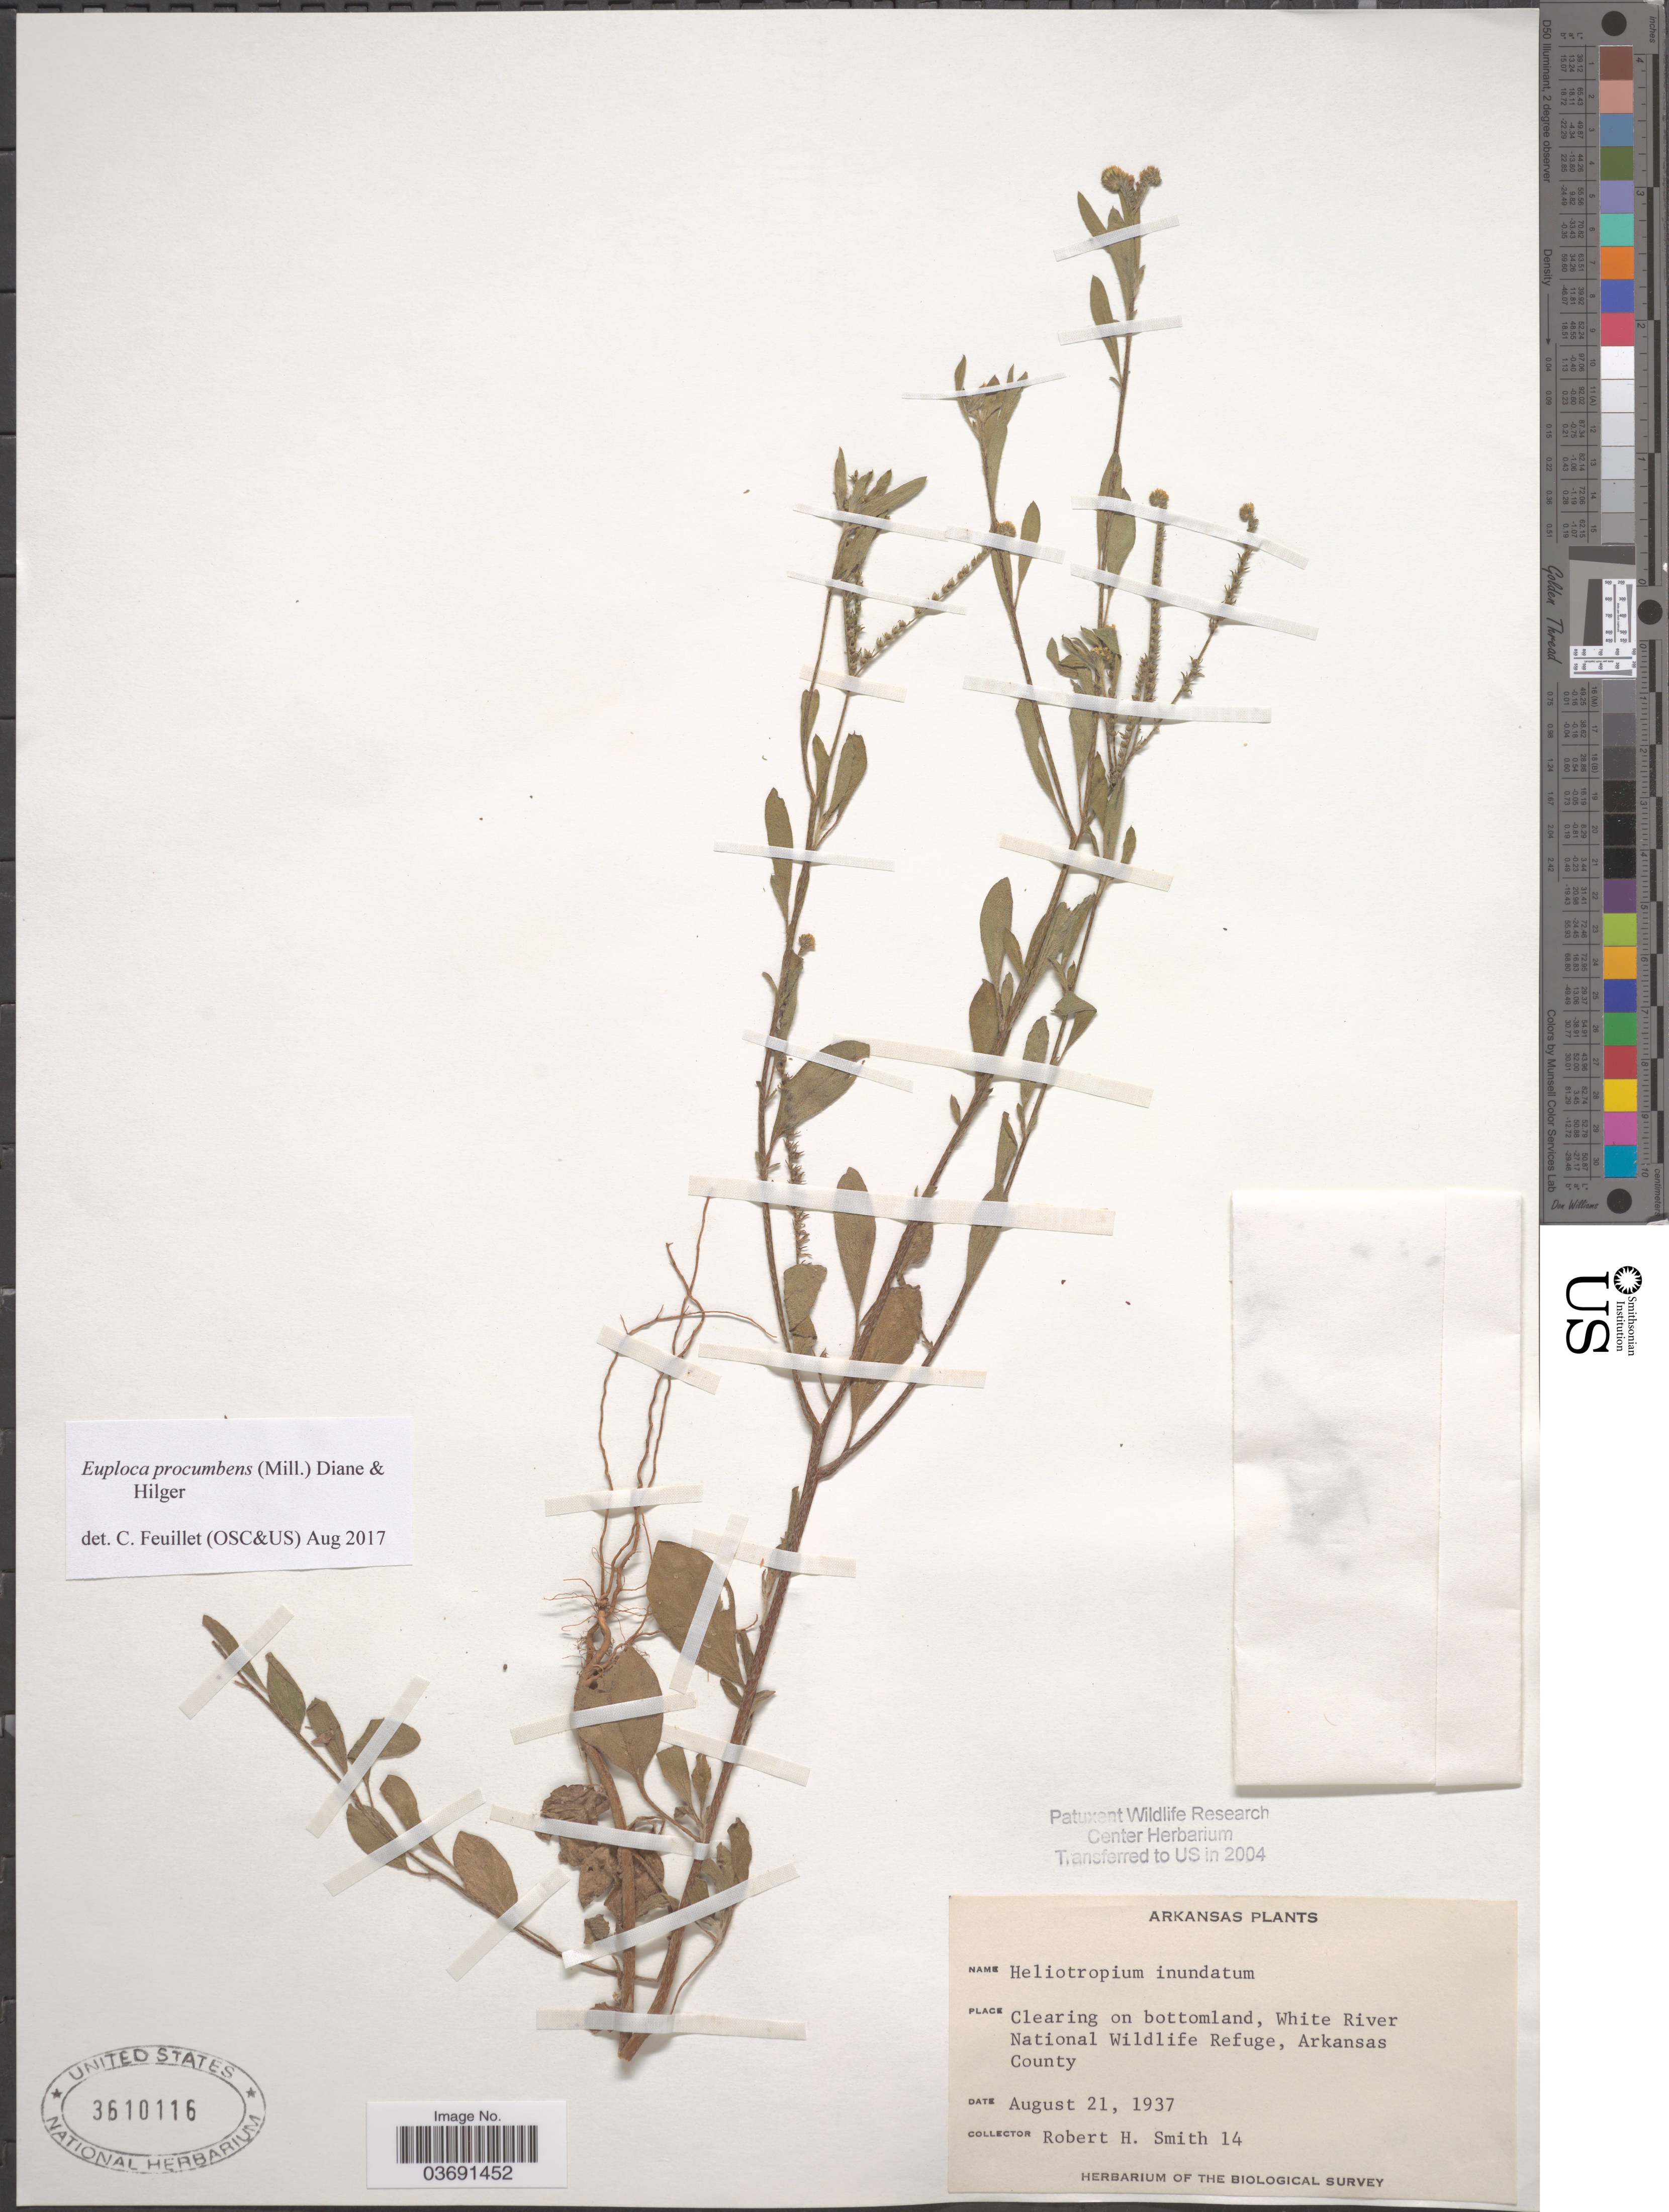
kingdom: Plantae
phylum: Tracheophyta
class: Magnoliopsida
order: Boraginales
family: Heliotropiaceae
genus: Euploca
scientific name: Euploca procumbens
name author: (Mill.) Diane & Hilger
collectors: R. H. Smith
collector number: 14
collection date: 1937-08-21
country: United States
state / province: Arkansas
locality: Clearing on bottomland, White River National Wildlife Refuge, Arkansas County.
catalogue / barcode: US 3610116